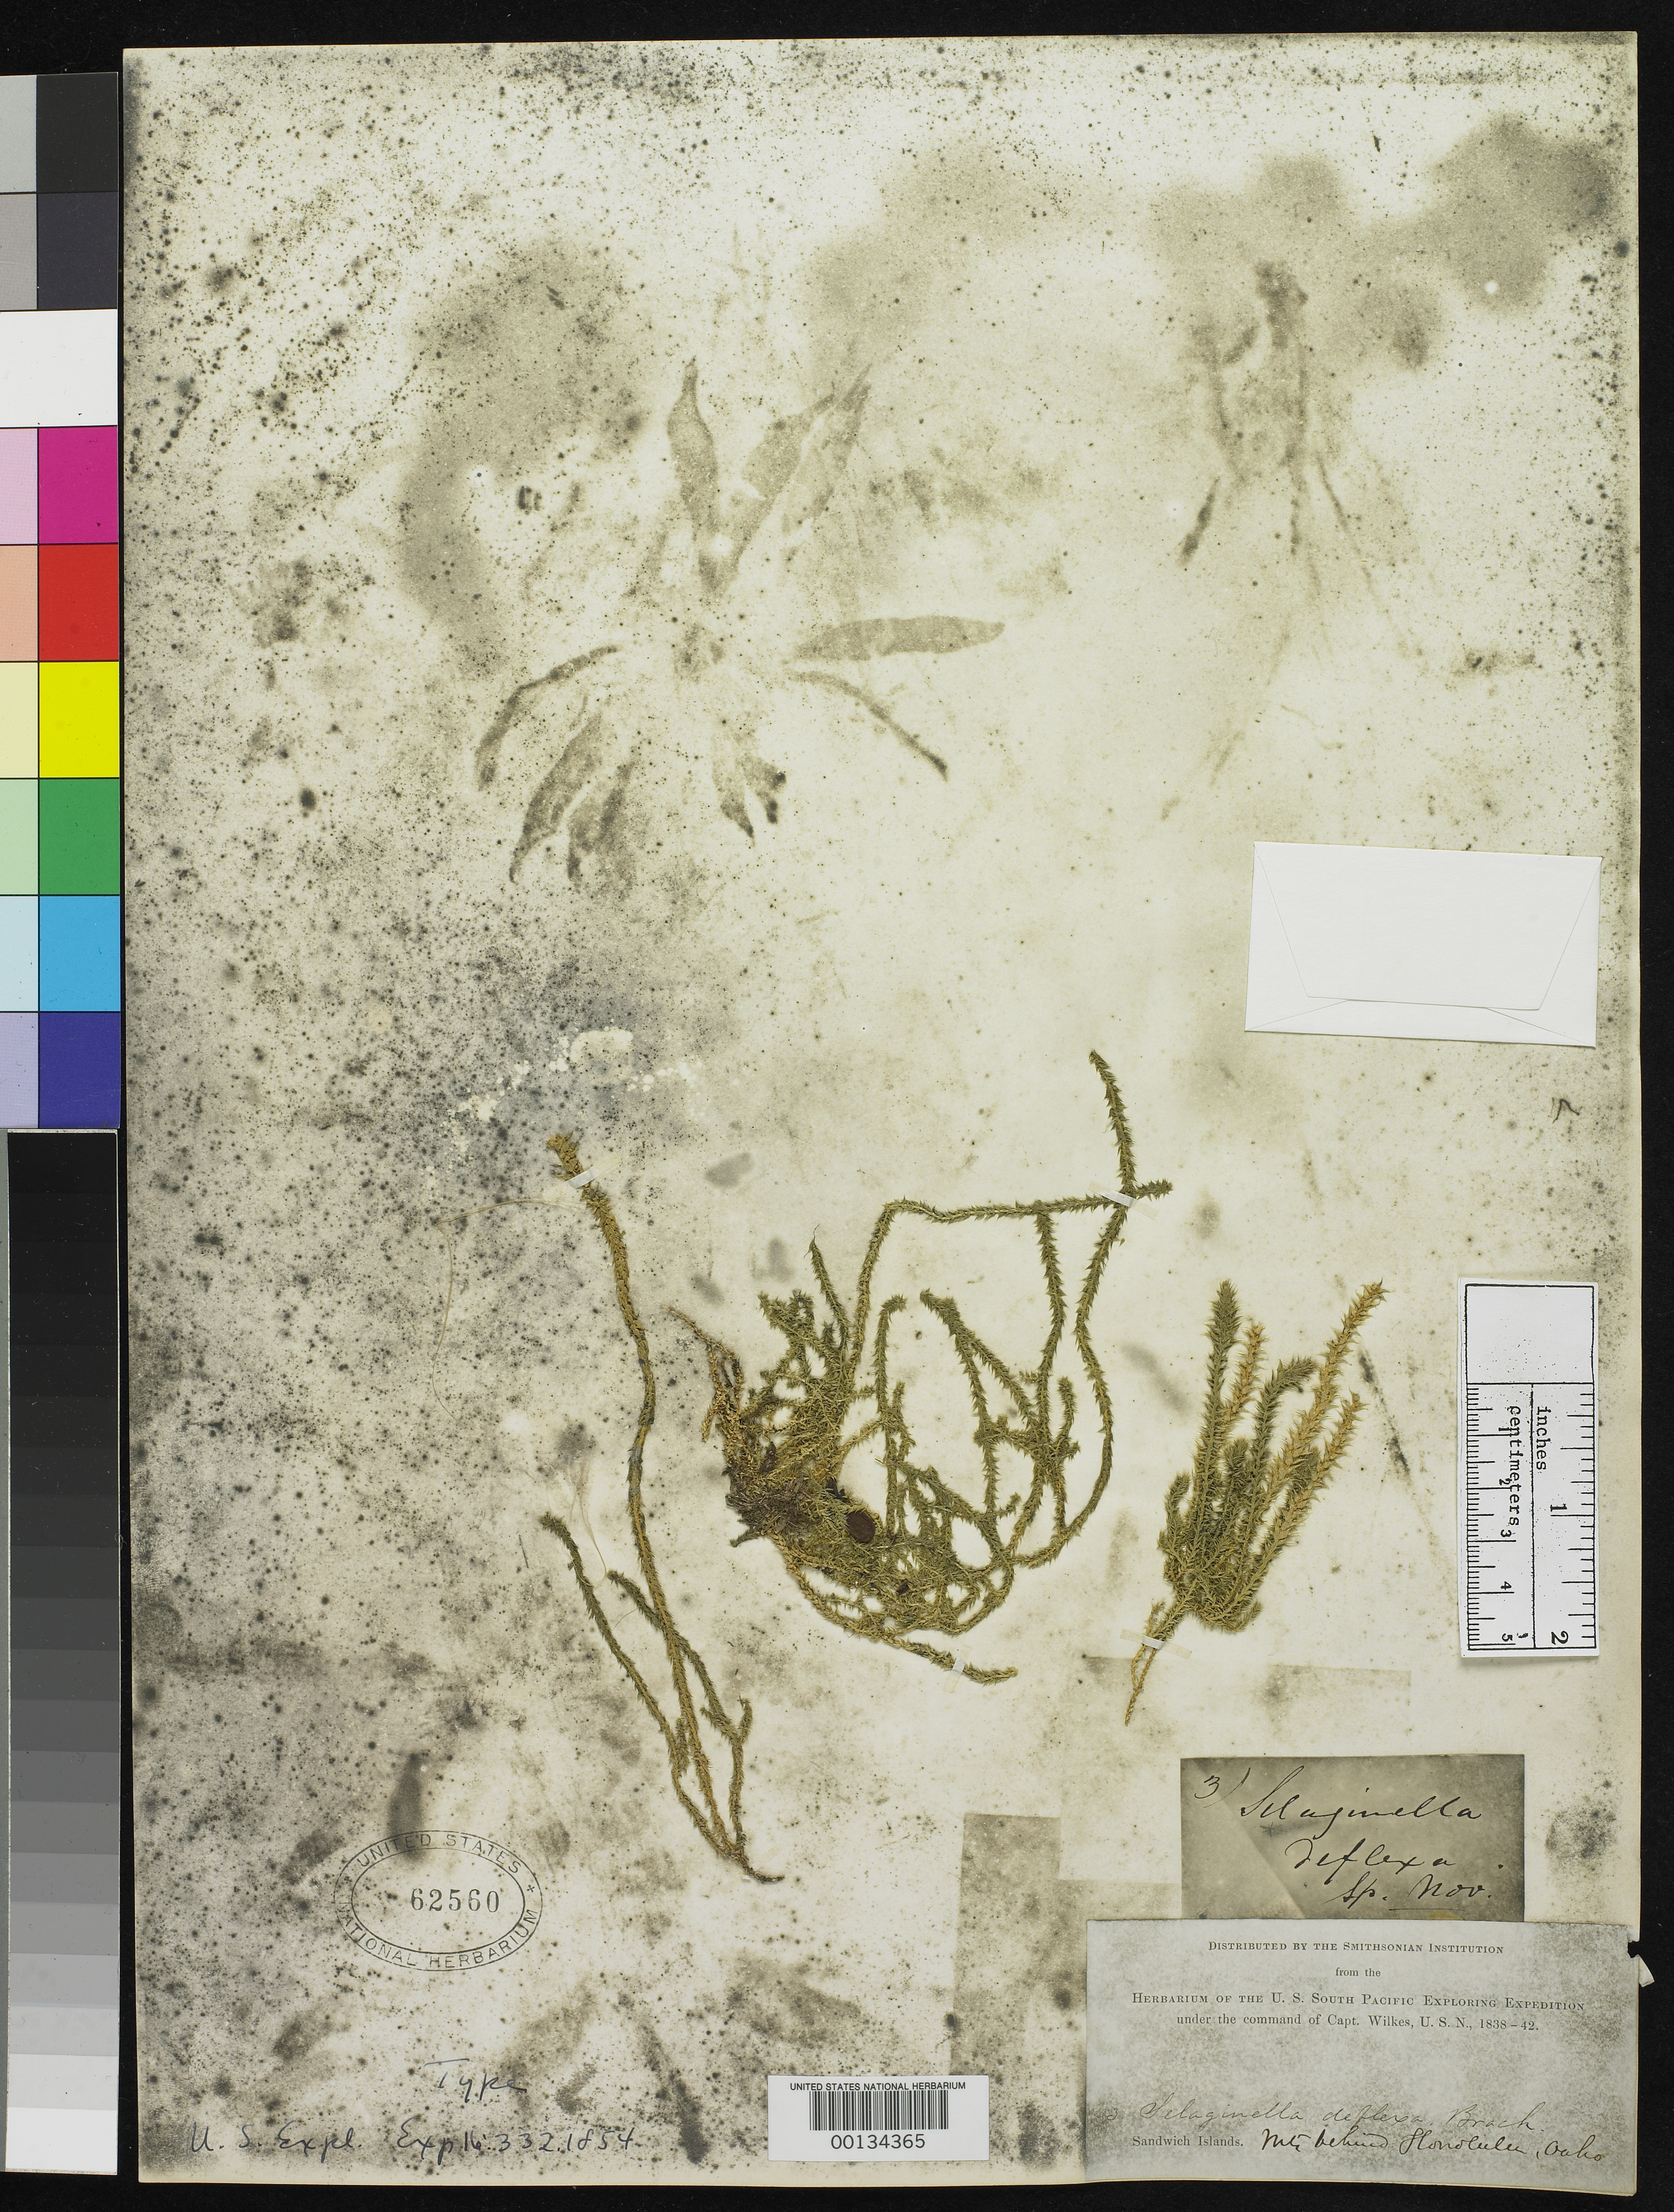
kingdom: Plantae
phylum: Tracheophyta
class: Lycopodiopsida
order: Selaginellales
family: Selaginellaceae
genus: Selaginella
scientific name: Selaginella deflexa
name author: Brack. in Wilkes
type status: Holotype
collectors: Wilkes Explor. Exped.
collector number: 3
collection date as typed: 1838 to -- --- 1842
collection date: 1838/1842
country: United States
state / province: Hawaii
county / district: Honolulu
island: Oahu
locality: Mountains behind Honolulu.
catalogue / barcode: US 62560